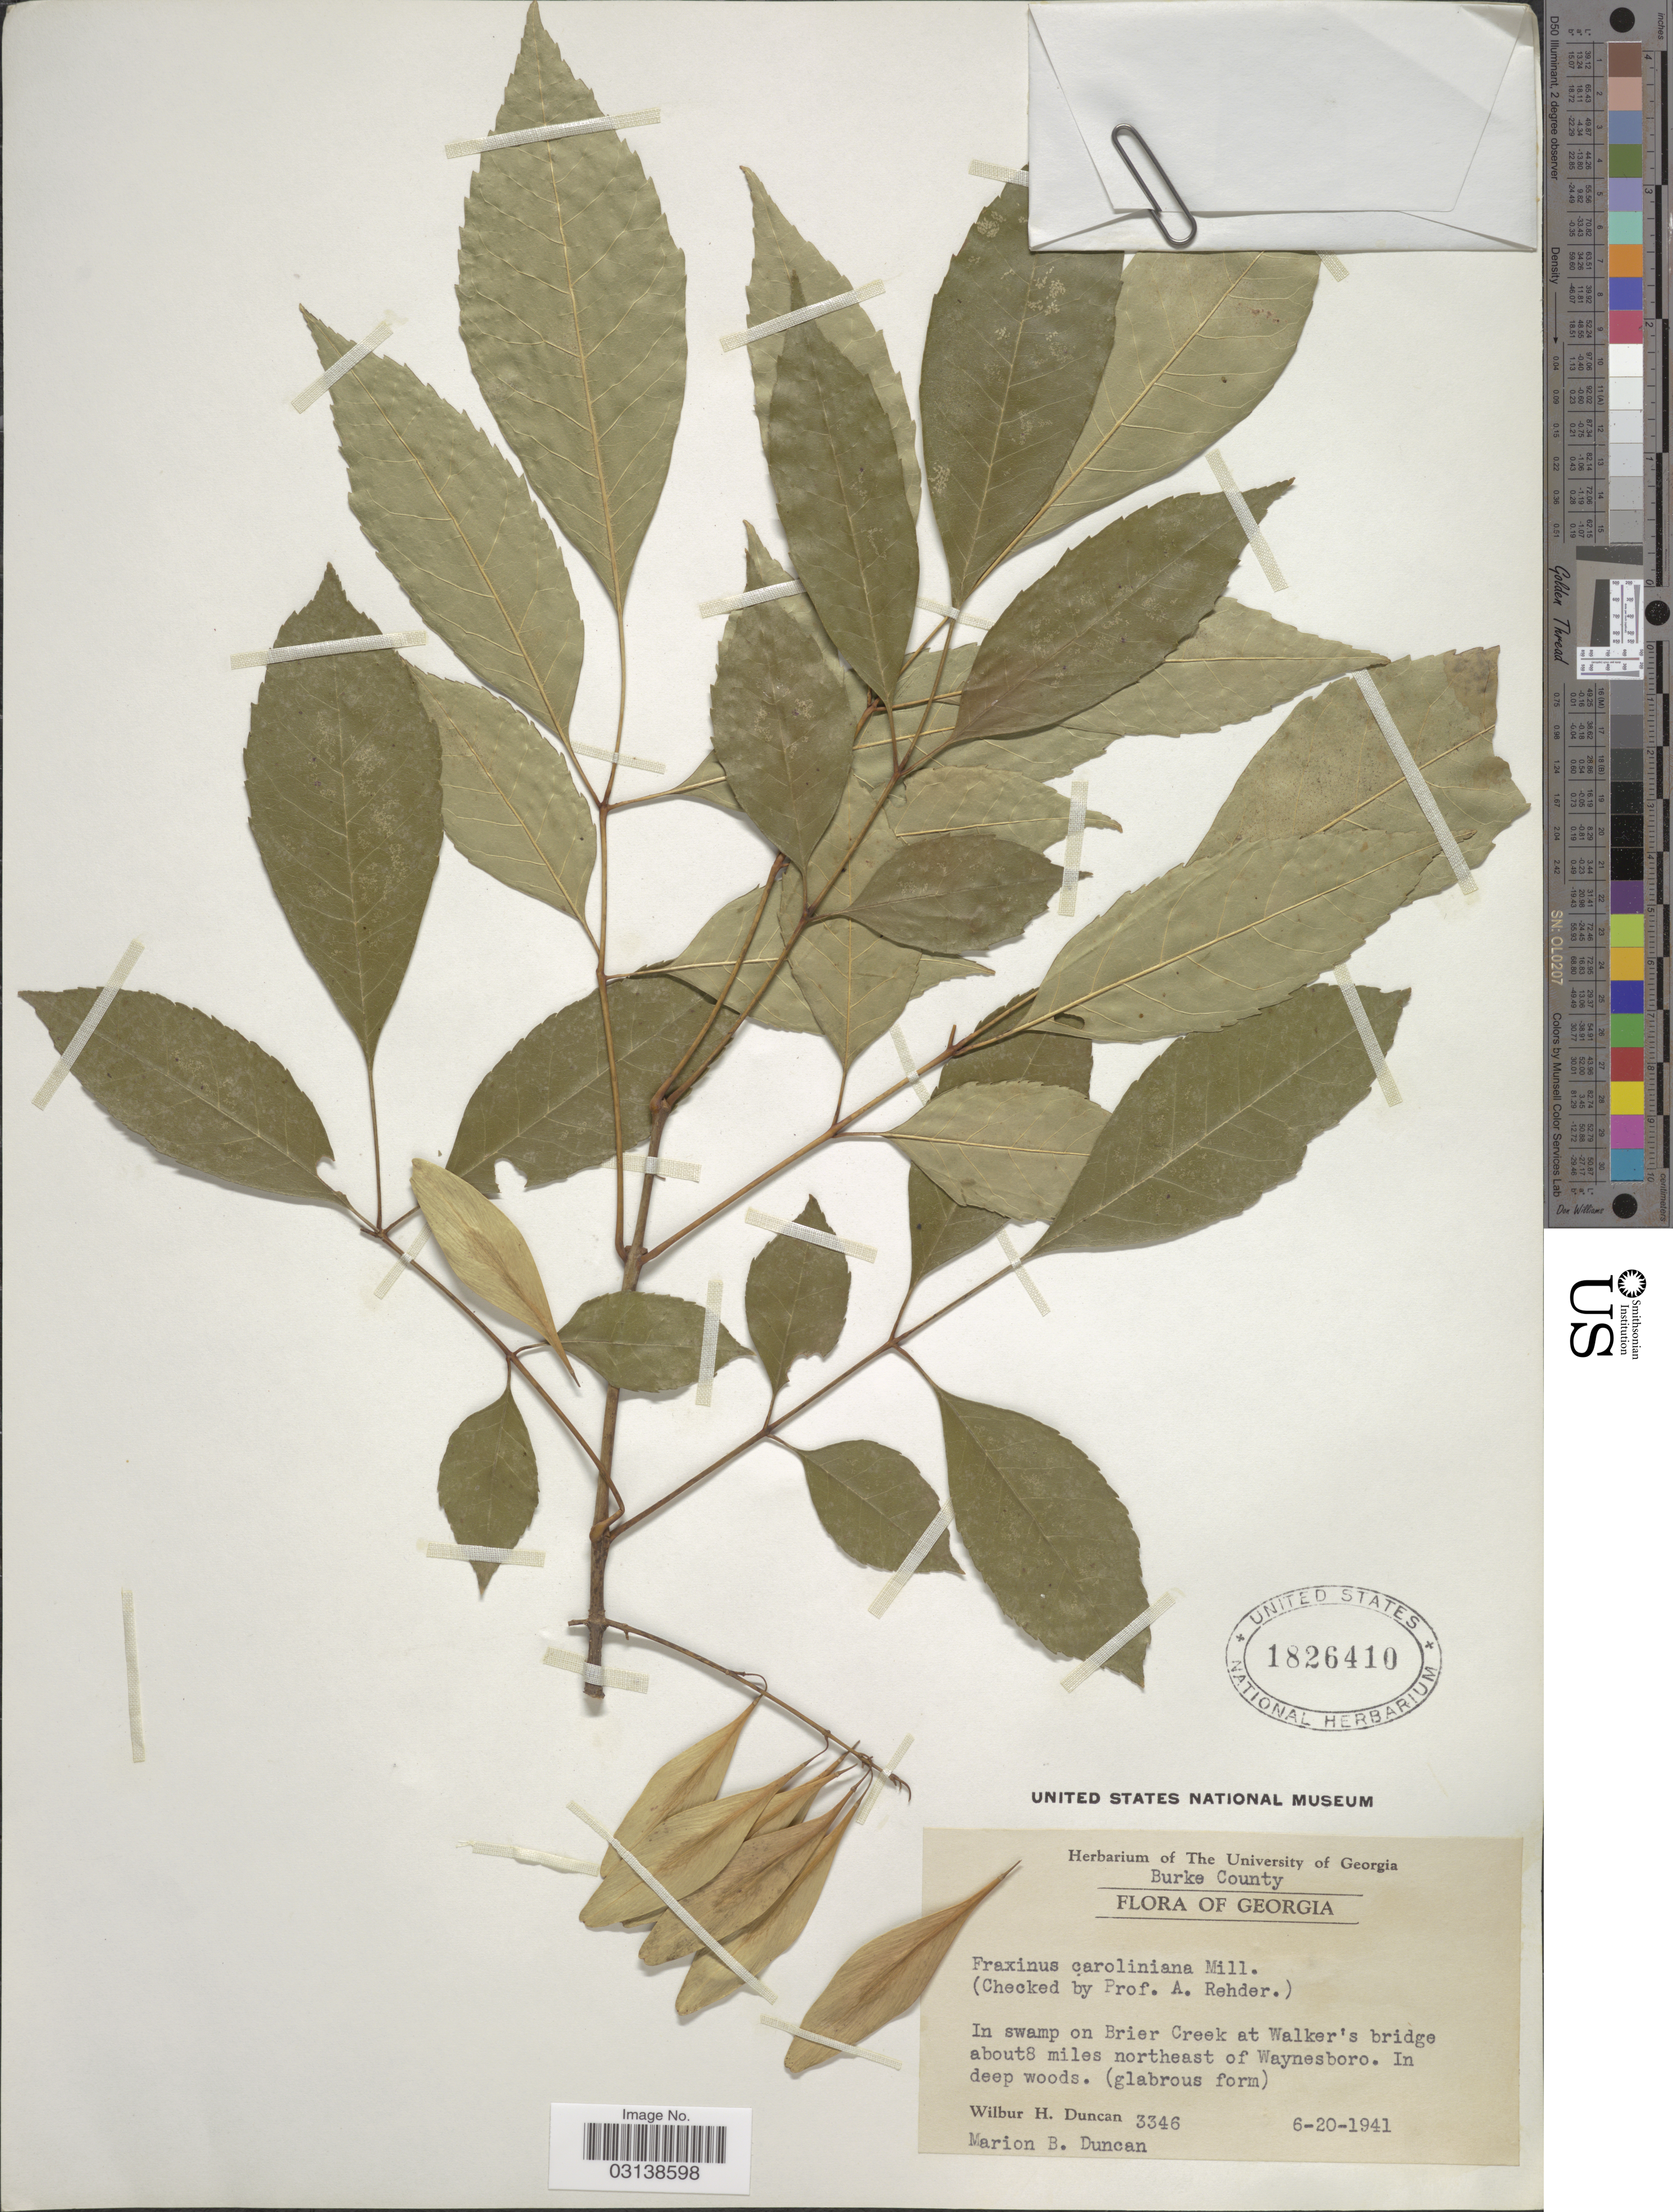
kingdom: Plantae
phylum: Tracheophyta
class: Magnoliopsida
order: Lamiales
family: Oleaceae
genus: Fraxinus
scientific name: Fraxinus caroliniana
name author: Mill.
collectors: W. H. Duncan & M. Duncan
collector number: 3346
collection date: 1941-06-20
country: United States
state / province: Georgia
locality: Burke County. In swamp on Brier Creek at Walker's bridge about8 miles northeast of Waynesboro.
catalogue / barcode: US 1826410